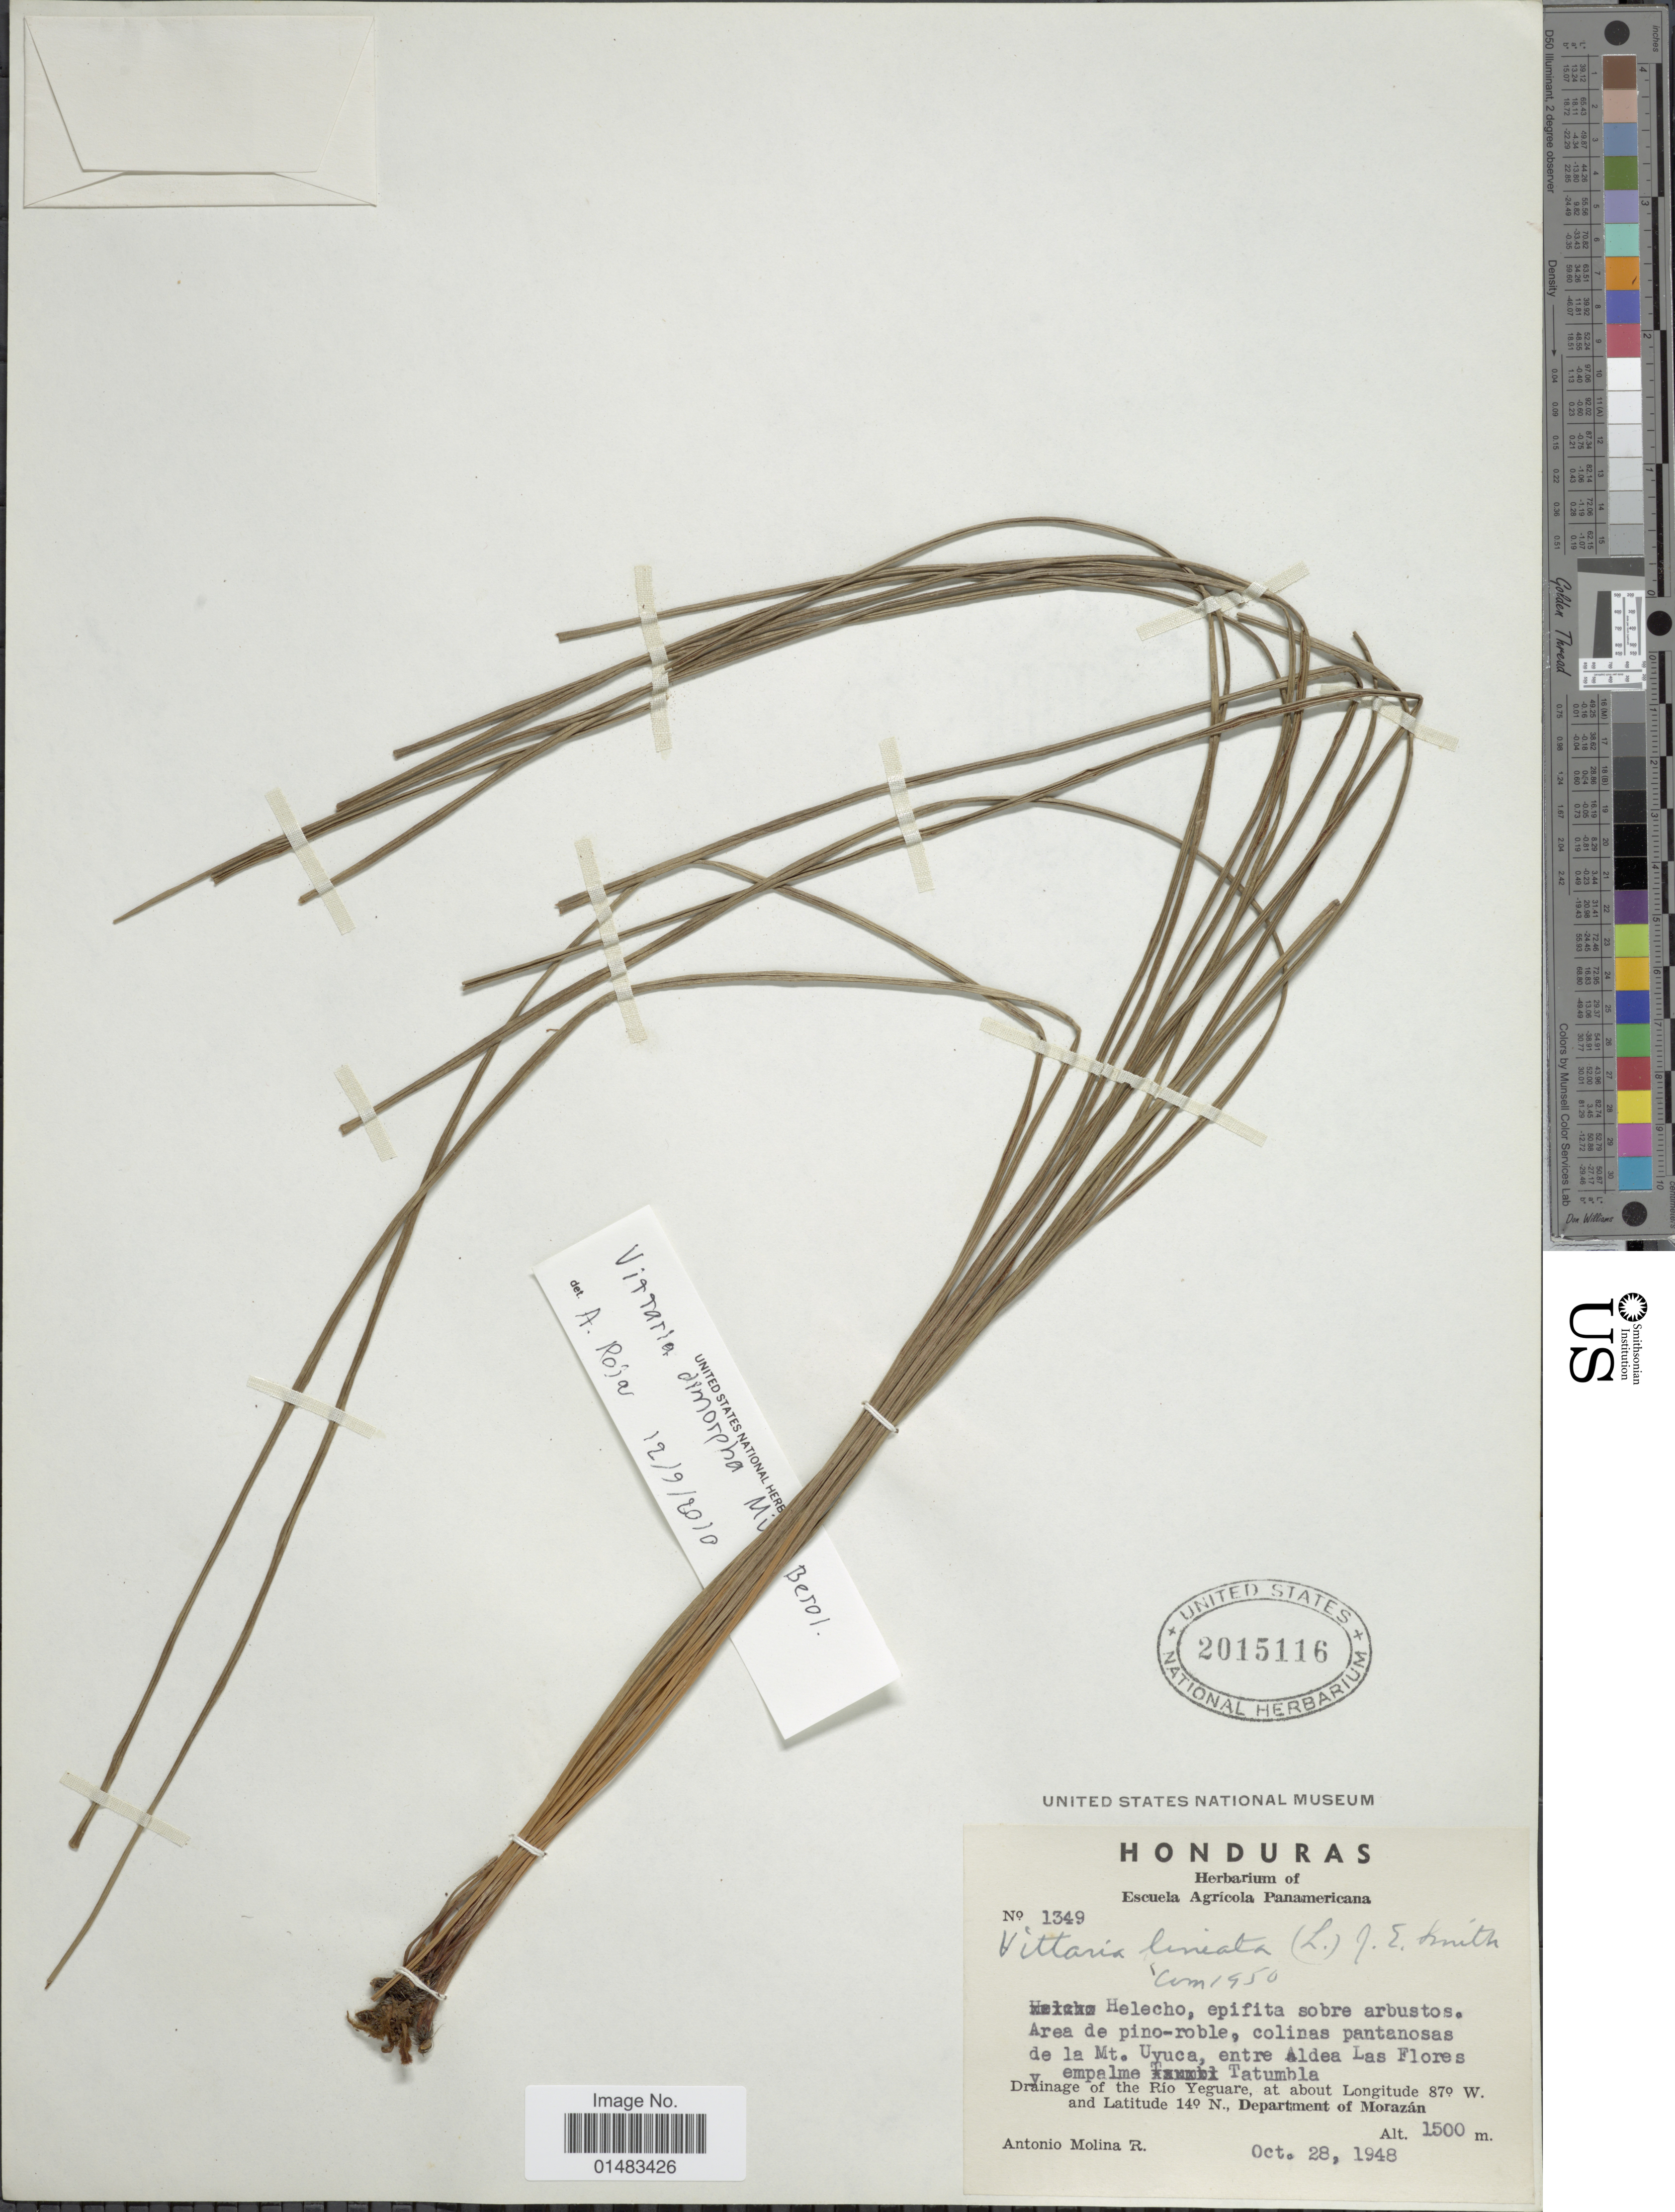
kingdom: Plantae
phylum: Tracheophyta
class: Polypodiopsida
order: Polypodiales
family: Pteridaceae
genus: Vittaria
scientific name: Vittaria dimorpha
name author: K. Müller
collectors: A. R. Molina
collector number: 1349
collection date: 1948-10-28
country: Honduras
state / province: Fco. Morazán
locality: Helecho, epifita sobre arbustos, Area de pino roble, colinas oabrabisas de la Mt. Uyuca, entre Aldea Las Flores y empalme Tatumbla, Drainage of the Rio Yeguare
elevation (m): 1500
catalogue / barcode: US 2015116